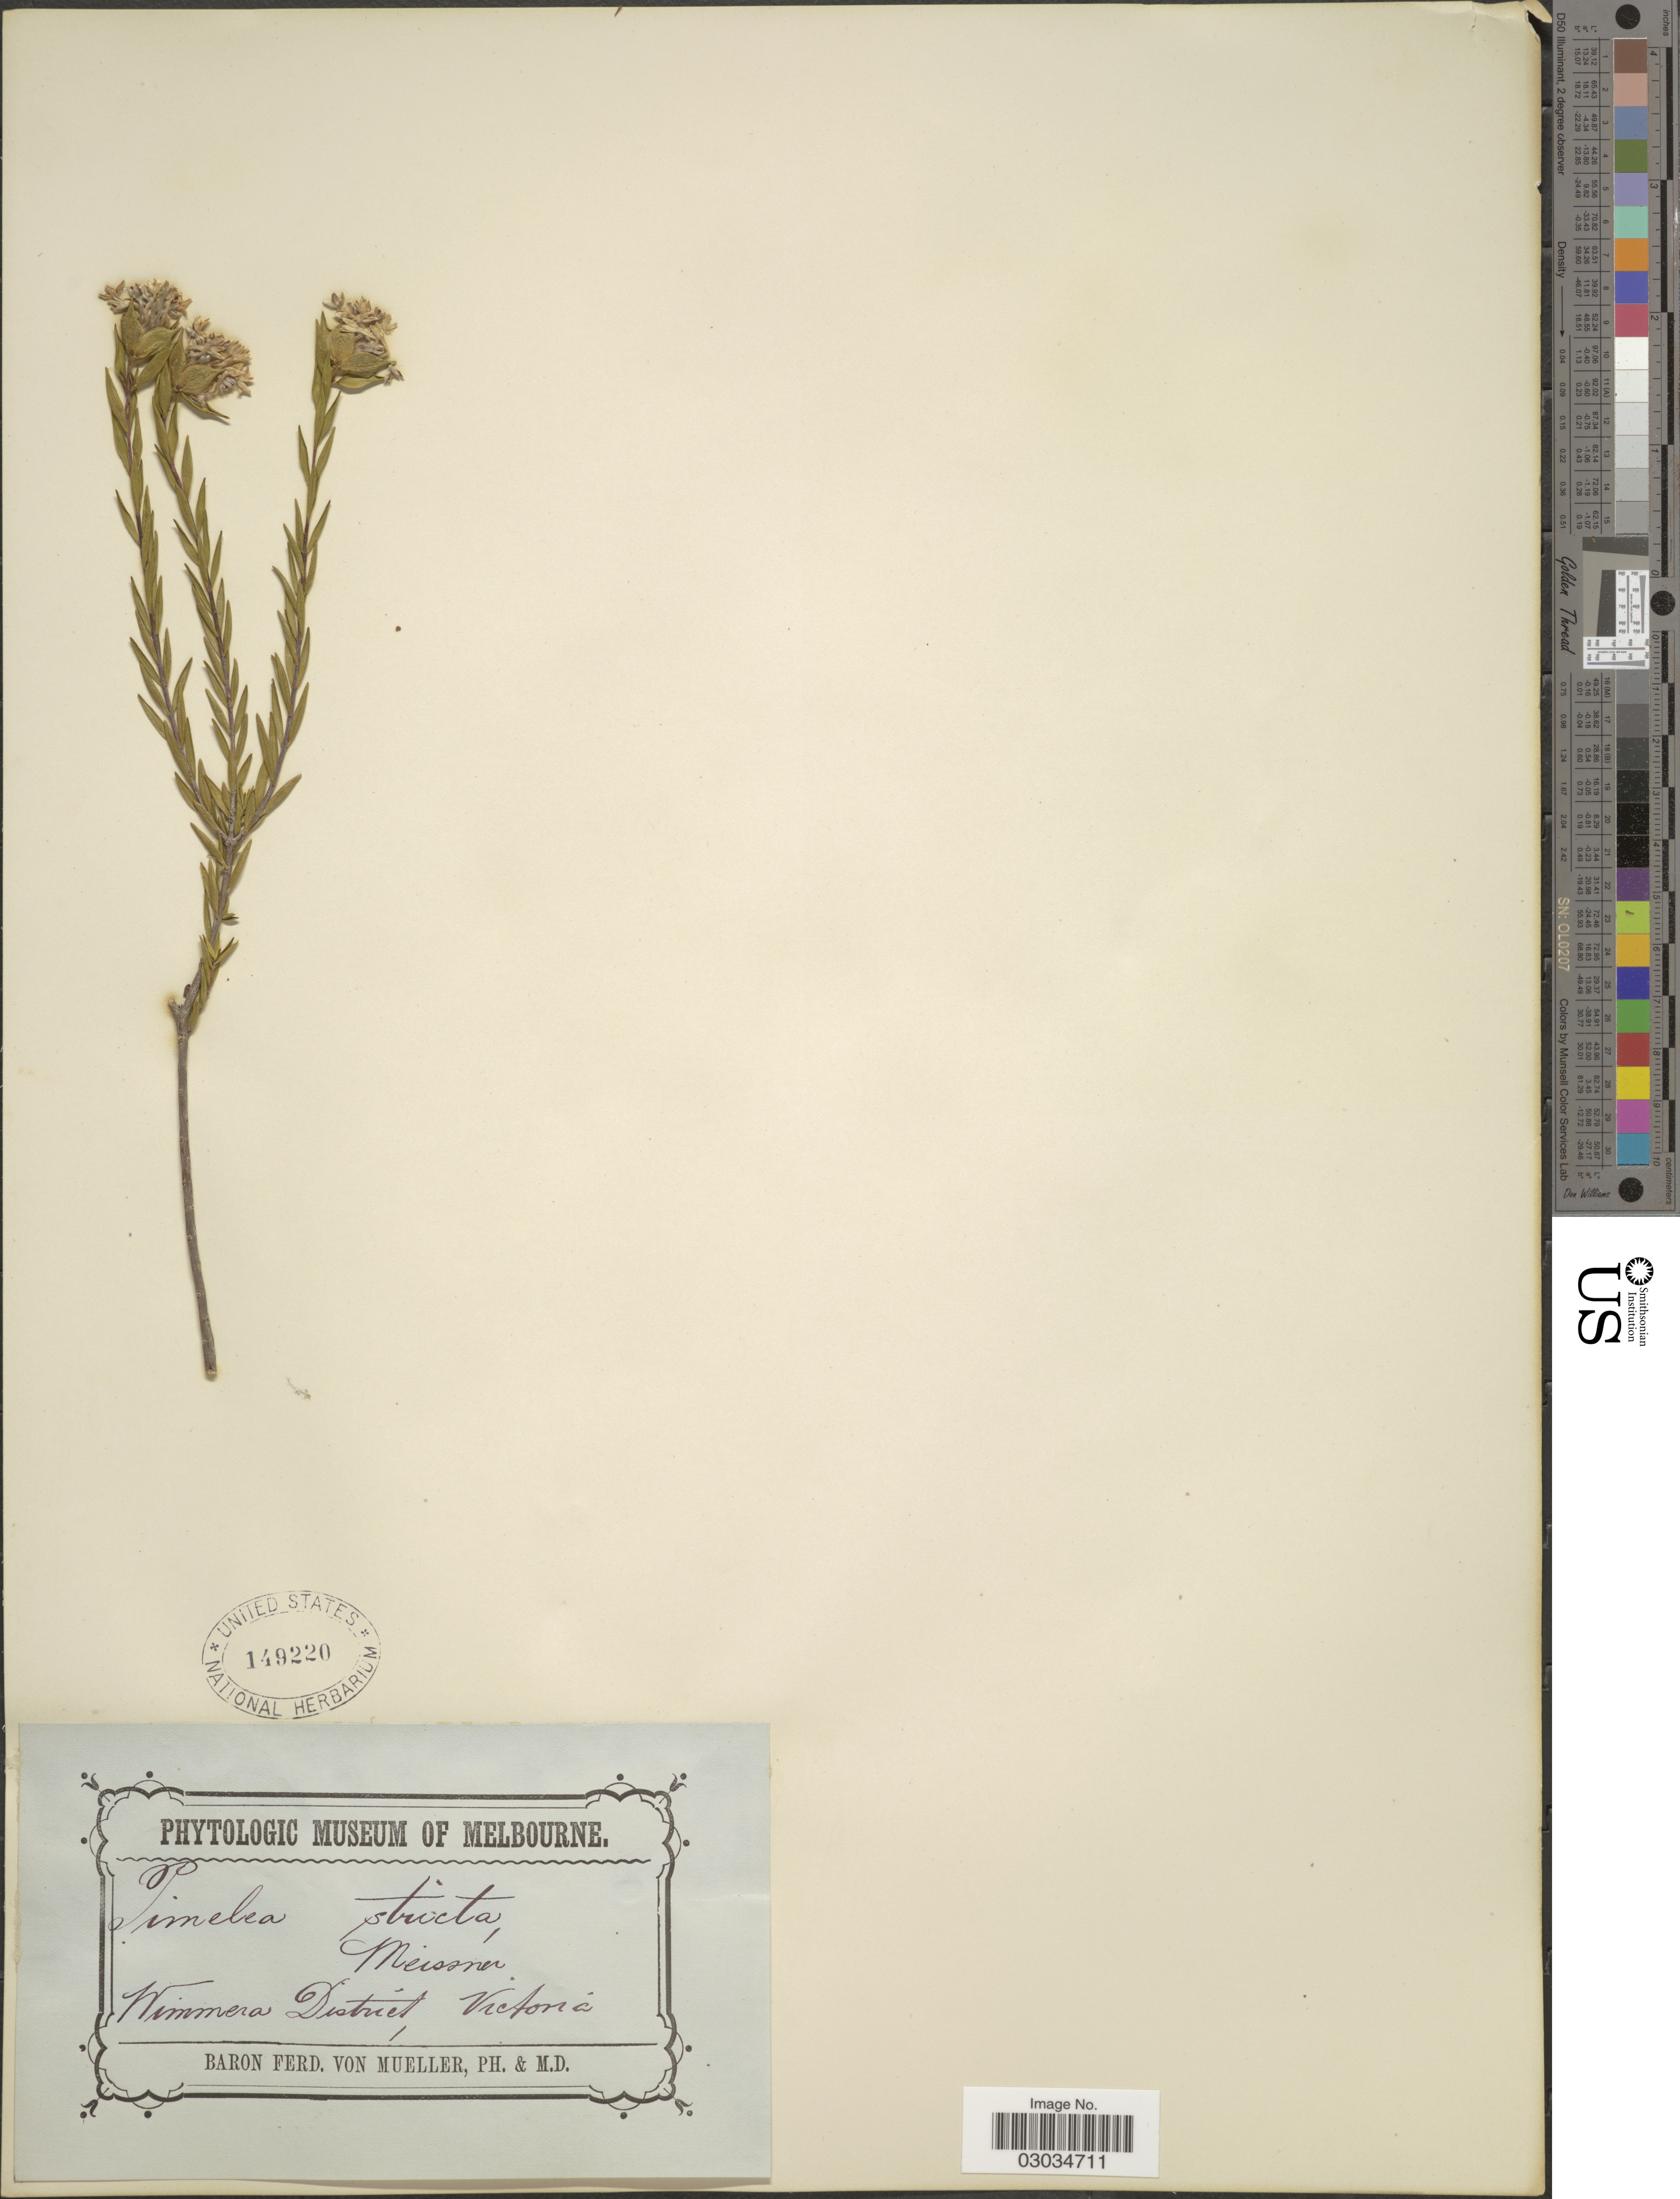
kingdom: Plantae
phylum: Tracheophyta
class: Magnoliopsida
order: Malvales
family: Thymelaeaceae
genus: Pimelea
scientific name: Pimelea stricta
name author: Meisn.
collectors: F. Mueller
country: Australia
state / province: Victoria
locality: Meissner, Wimmera District, Victoria.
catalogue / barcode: US 149220